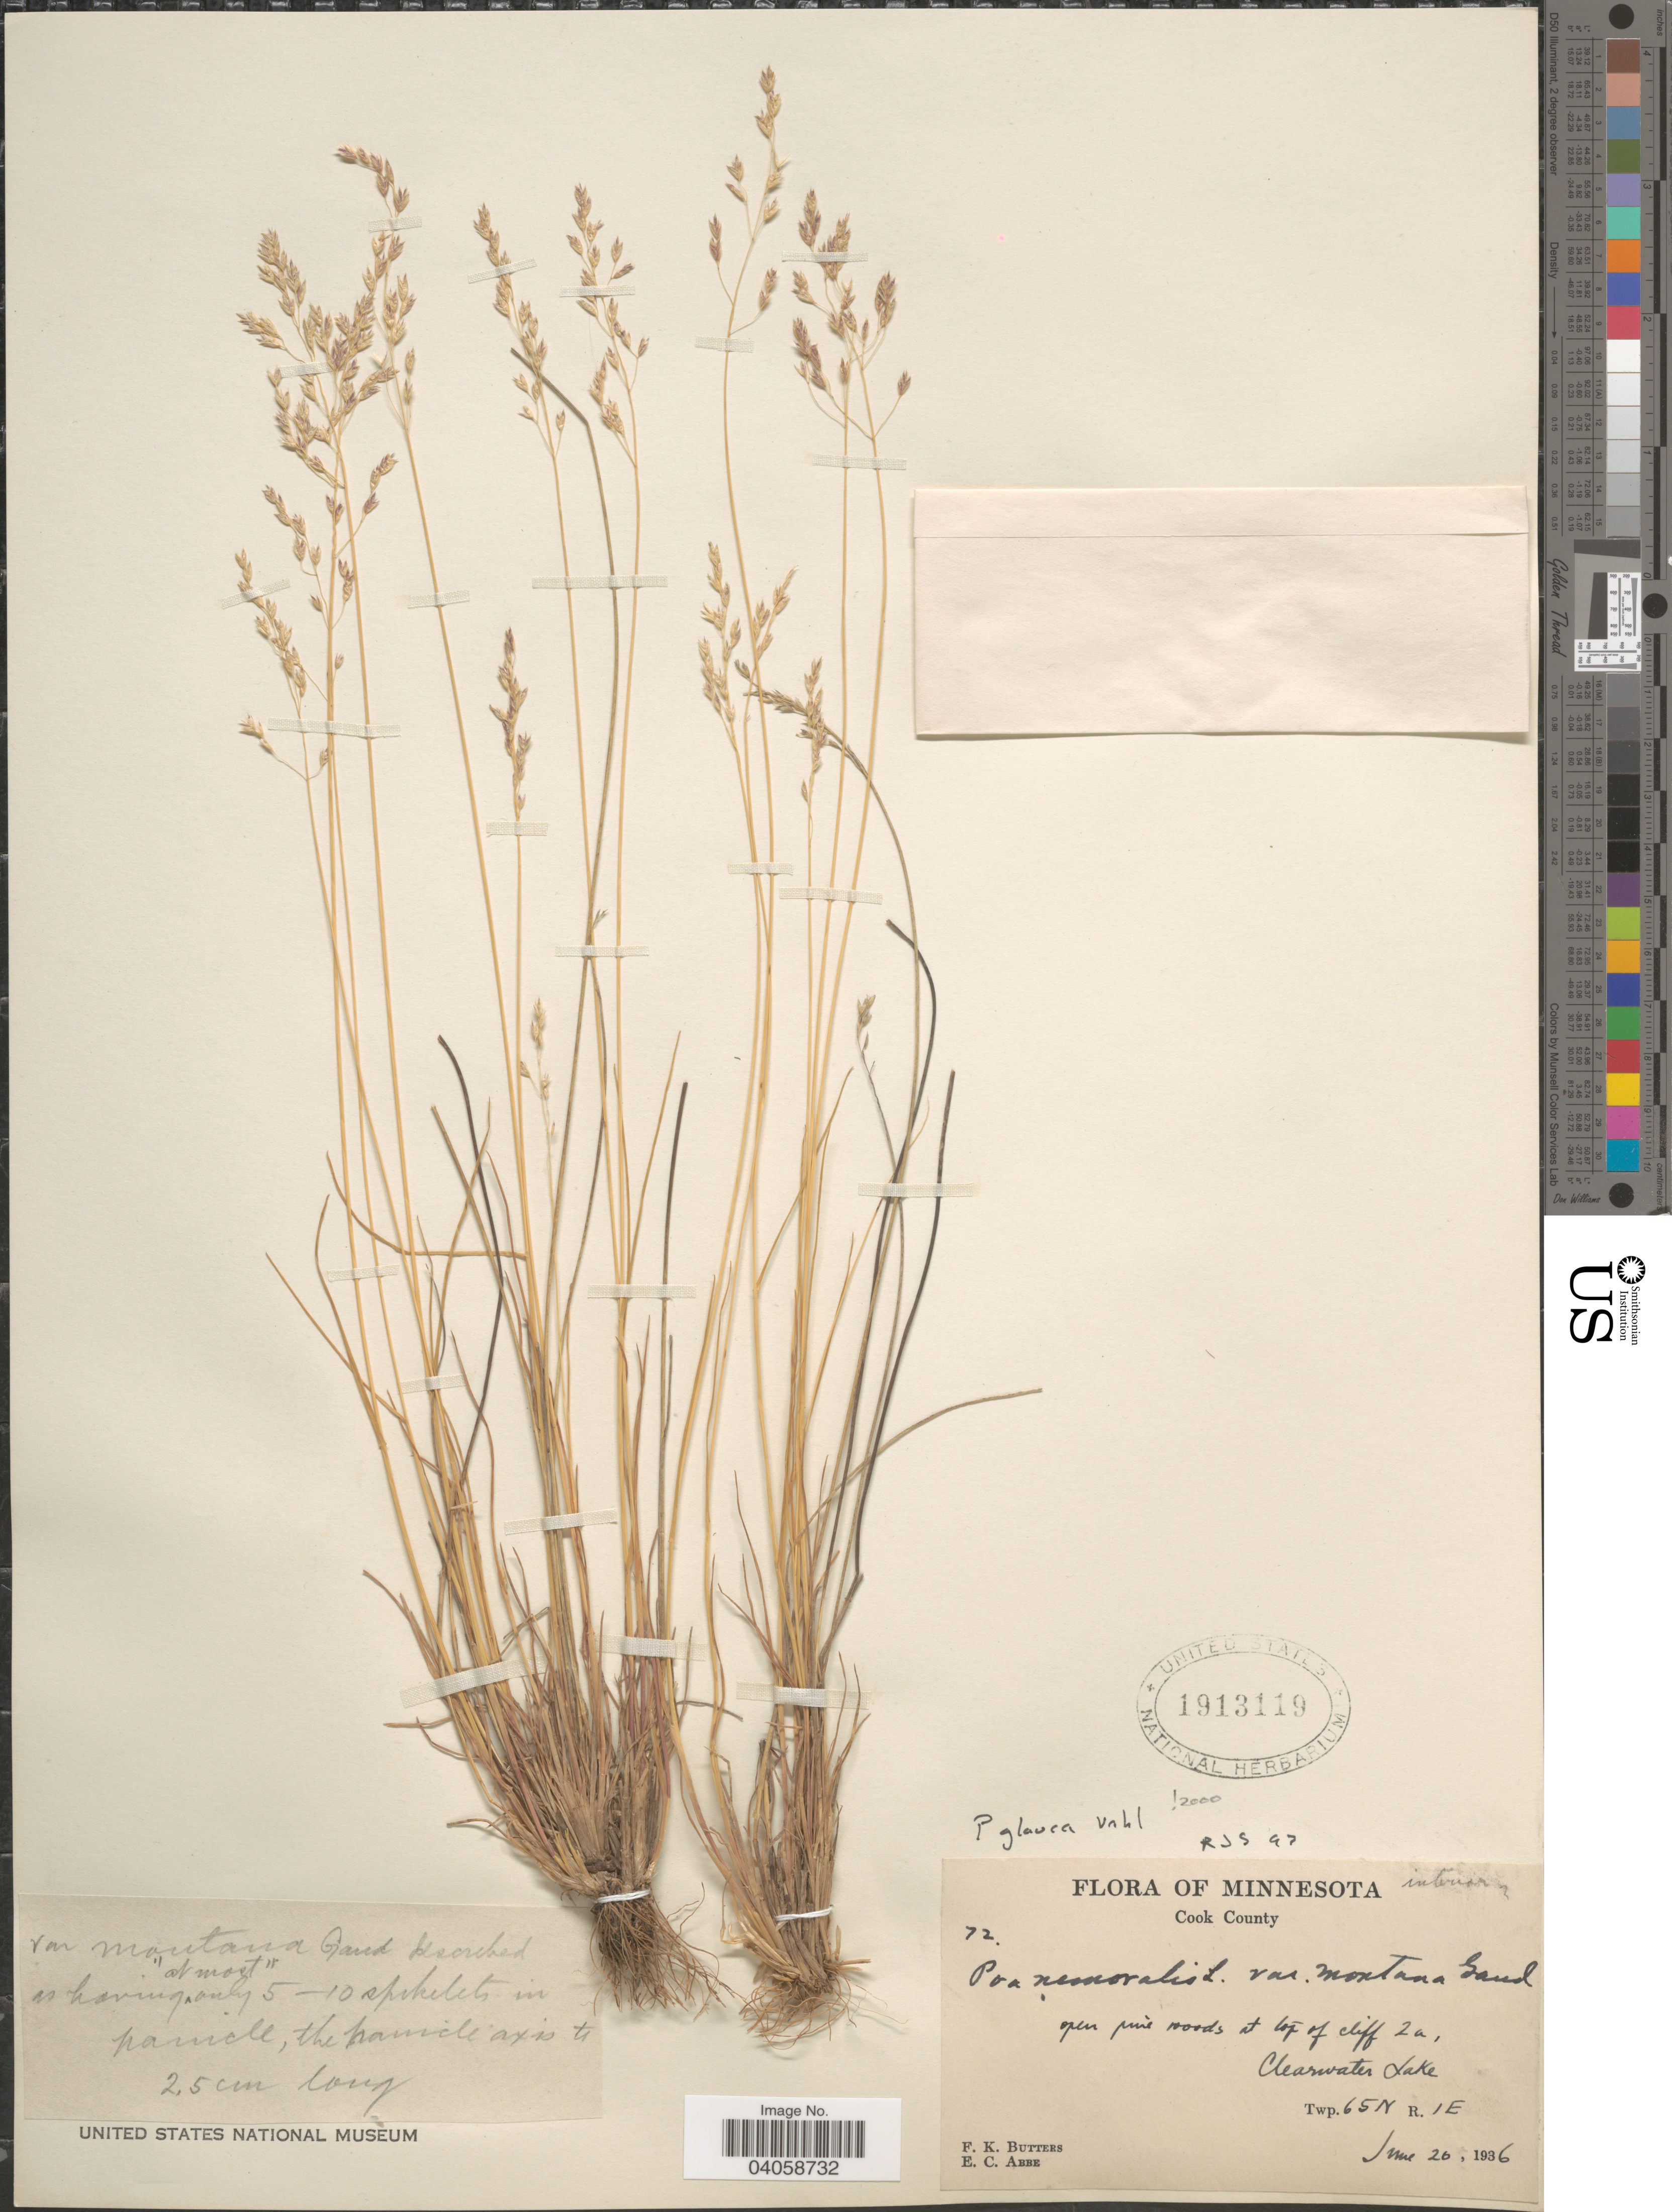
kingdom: Plantae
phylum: Tracheophyta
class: Liliopsida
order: Poales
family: Poaceae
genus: Poa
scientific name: Poa glauca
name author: Vahl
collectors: F. K. Butters & E. C. Abbe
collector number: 72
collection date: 1936-06-20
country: United States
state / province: Minnesota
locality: Cook County. Open pine woods at top of cliff 2a, Clearwater Lake. Twp. 65N R.1E.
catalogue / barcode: US 1913119